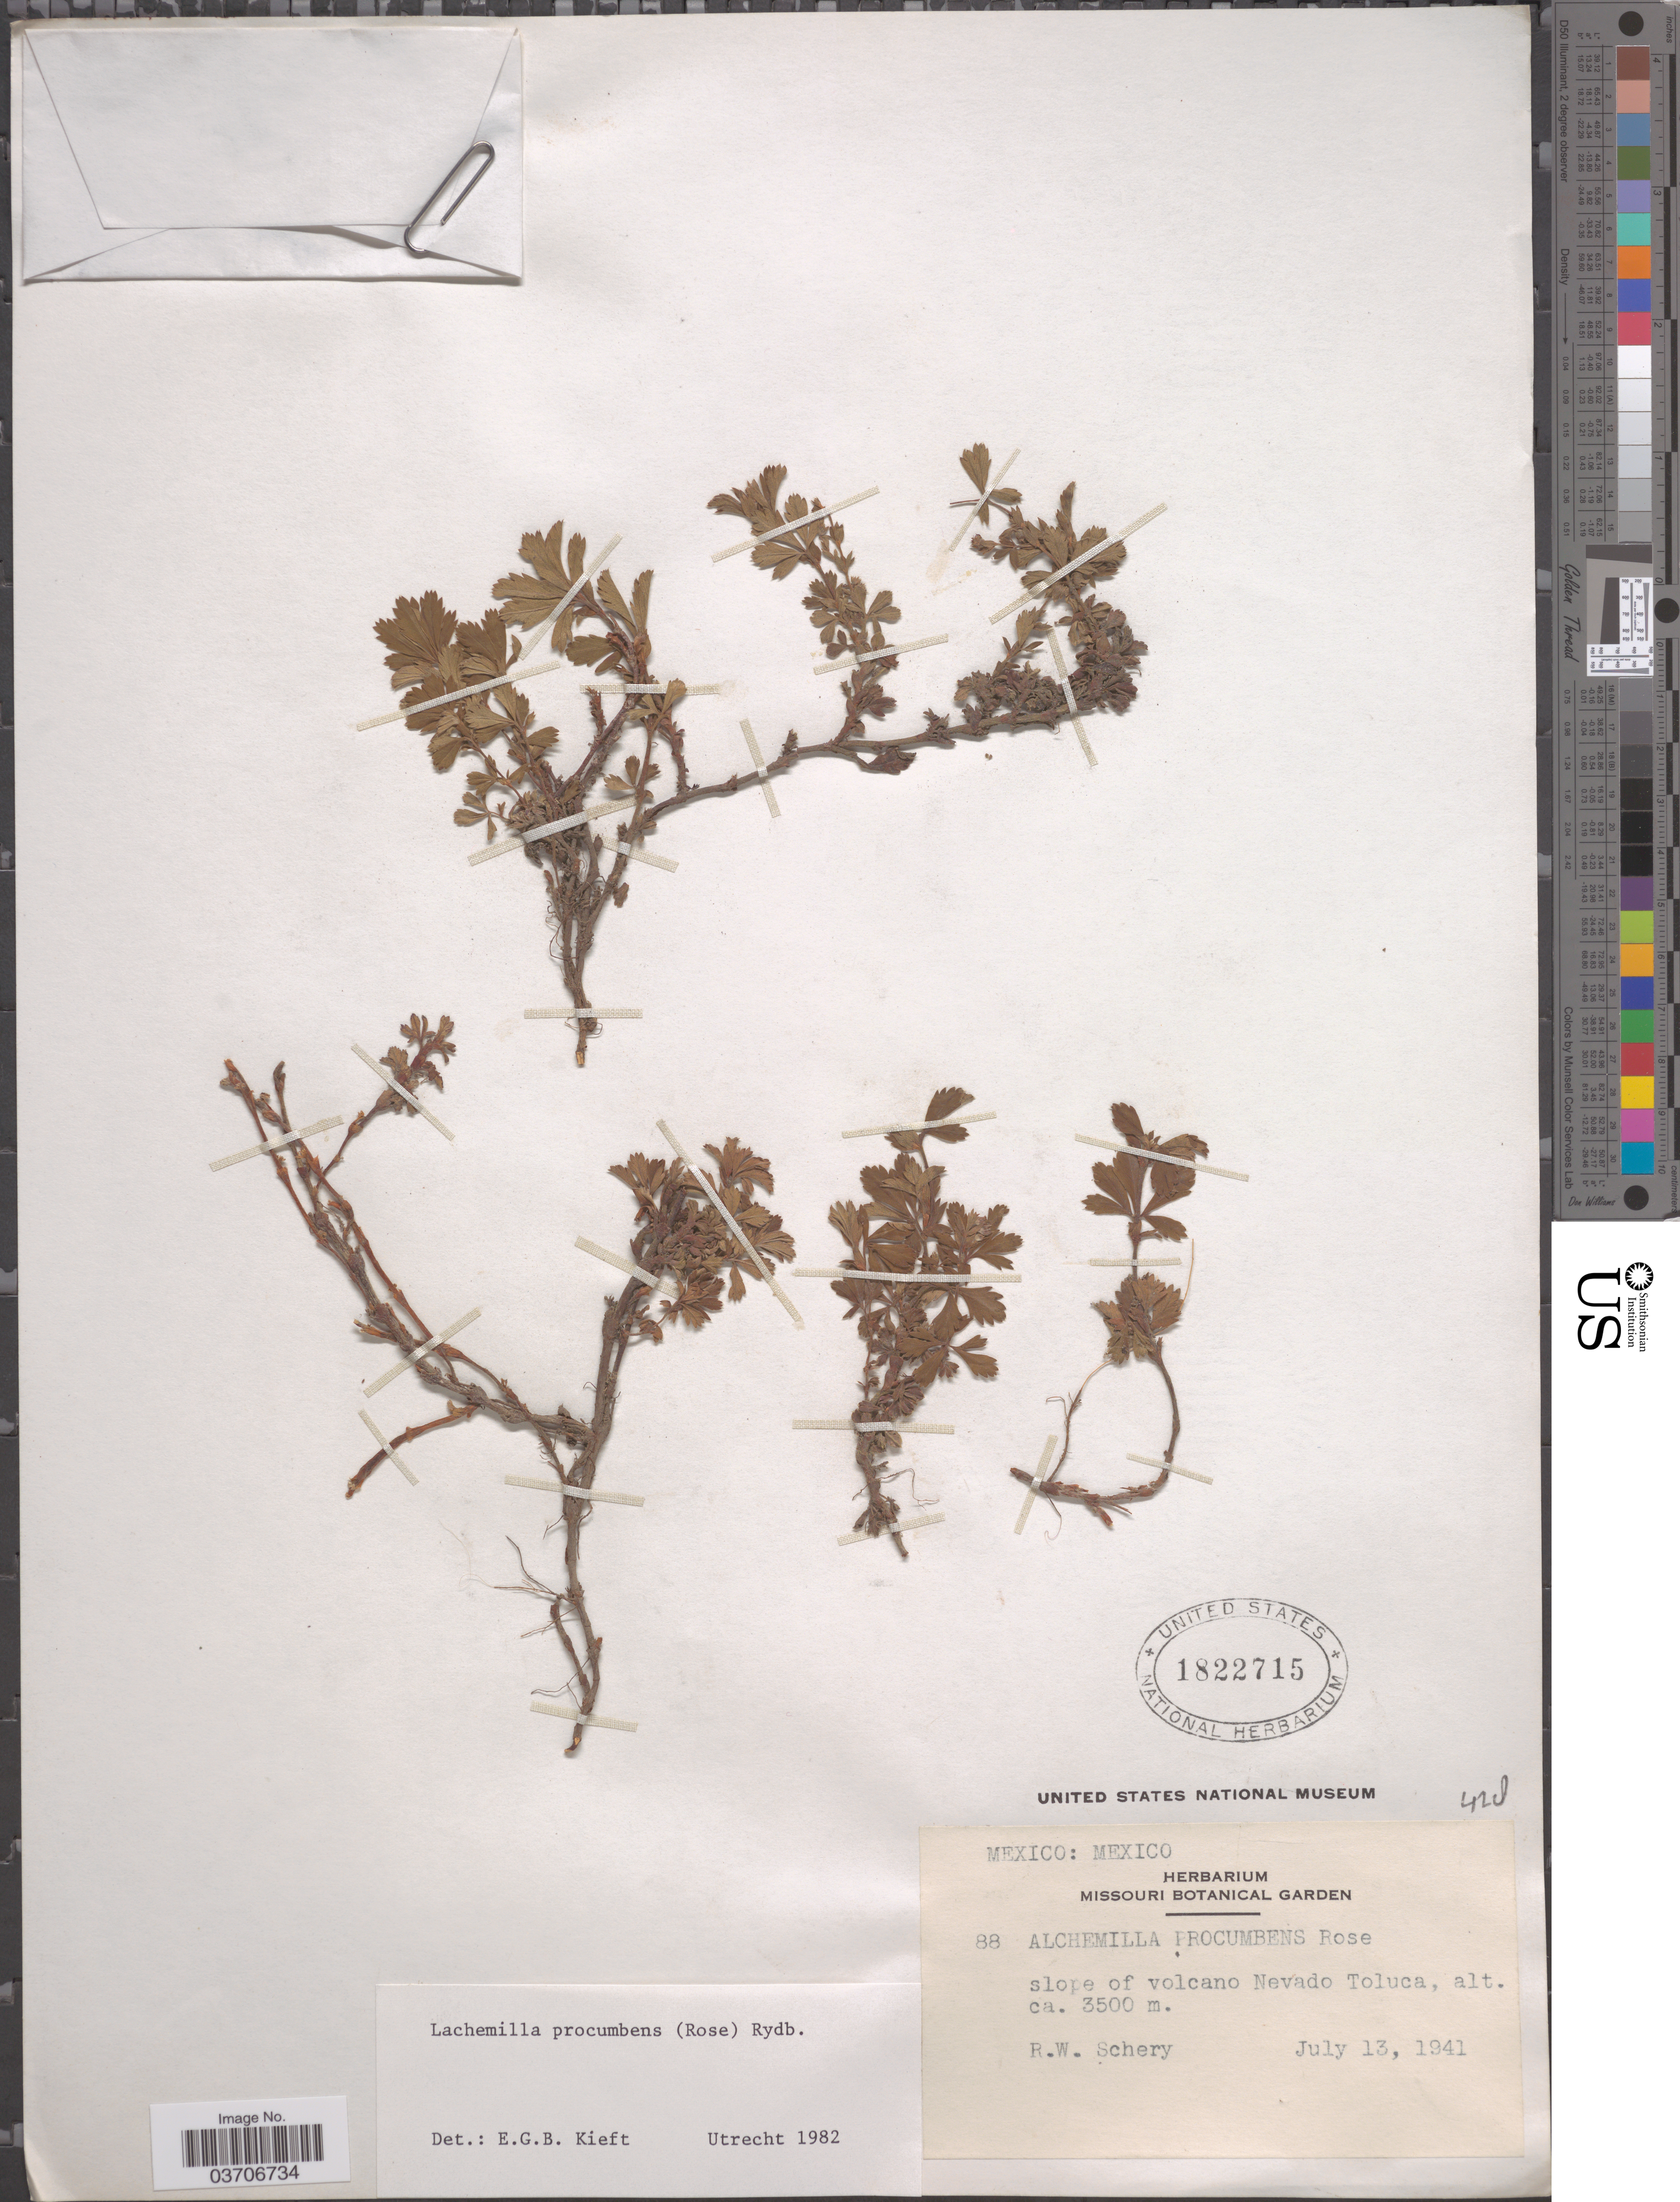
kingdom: Plantae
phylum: Tracheophyta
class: Magnoliopsida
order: Rosales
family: Rosaceae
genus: Lachemilla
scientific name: Lachemilla procumbens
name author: (Rose) Rydb.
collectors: R. W. Schery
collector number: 88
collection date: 1941-07-13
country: Mexico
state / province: México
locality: Slope of volcano Nevado Toluca.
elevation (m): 3500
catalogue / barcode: US 1822715